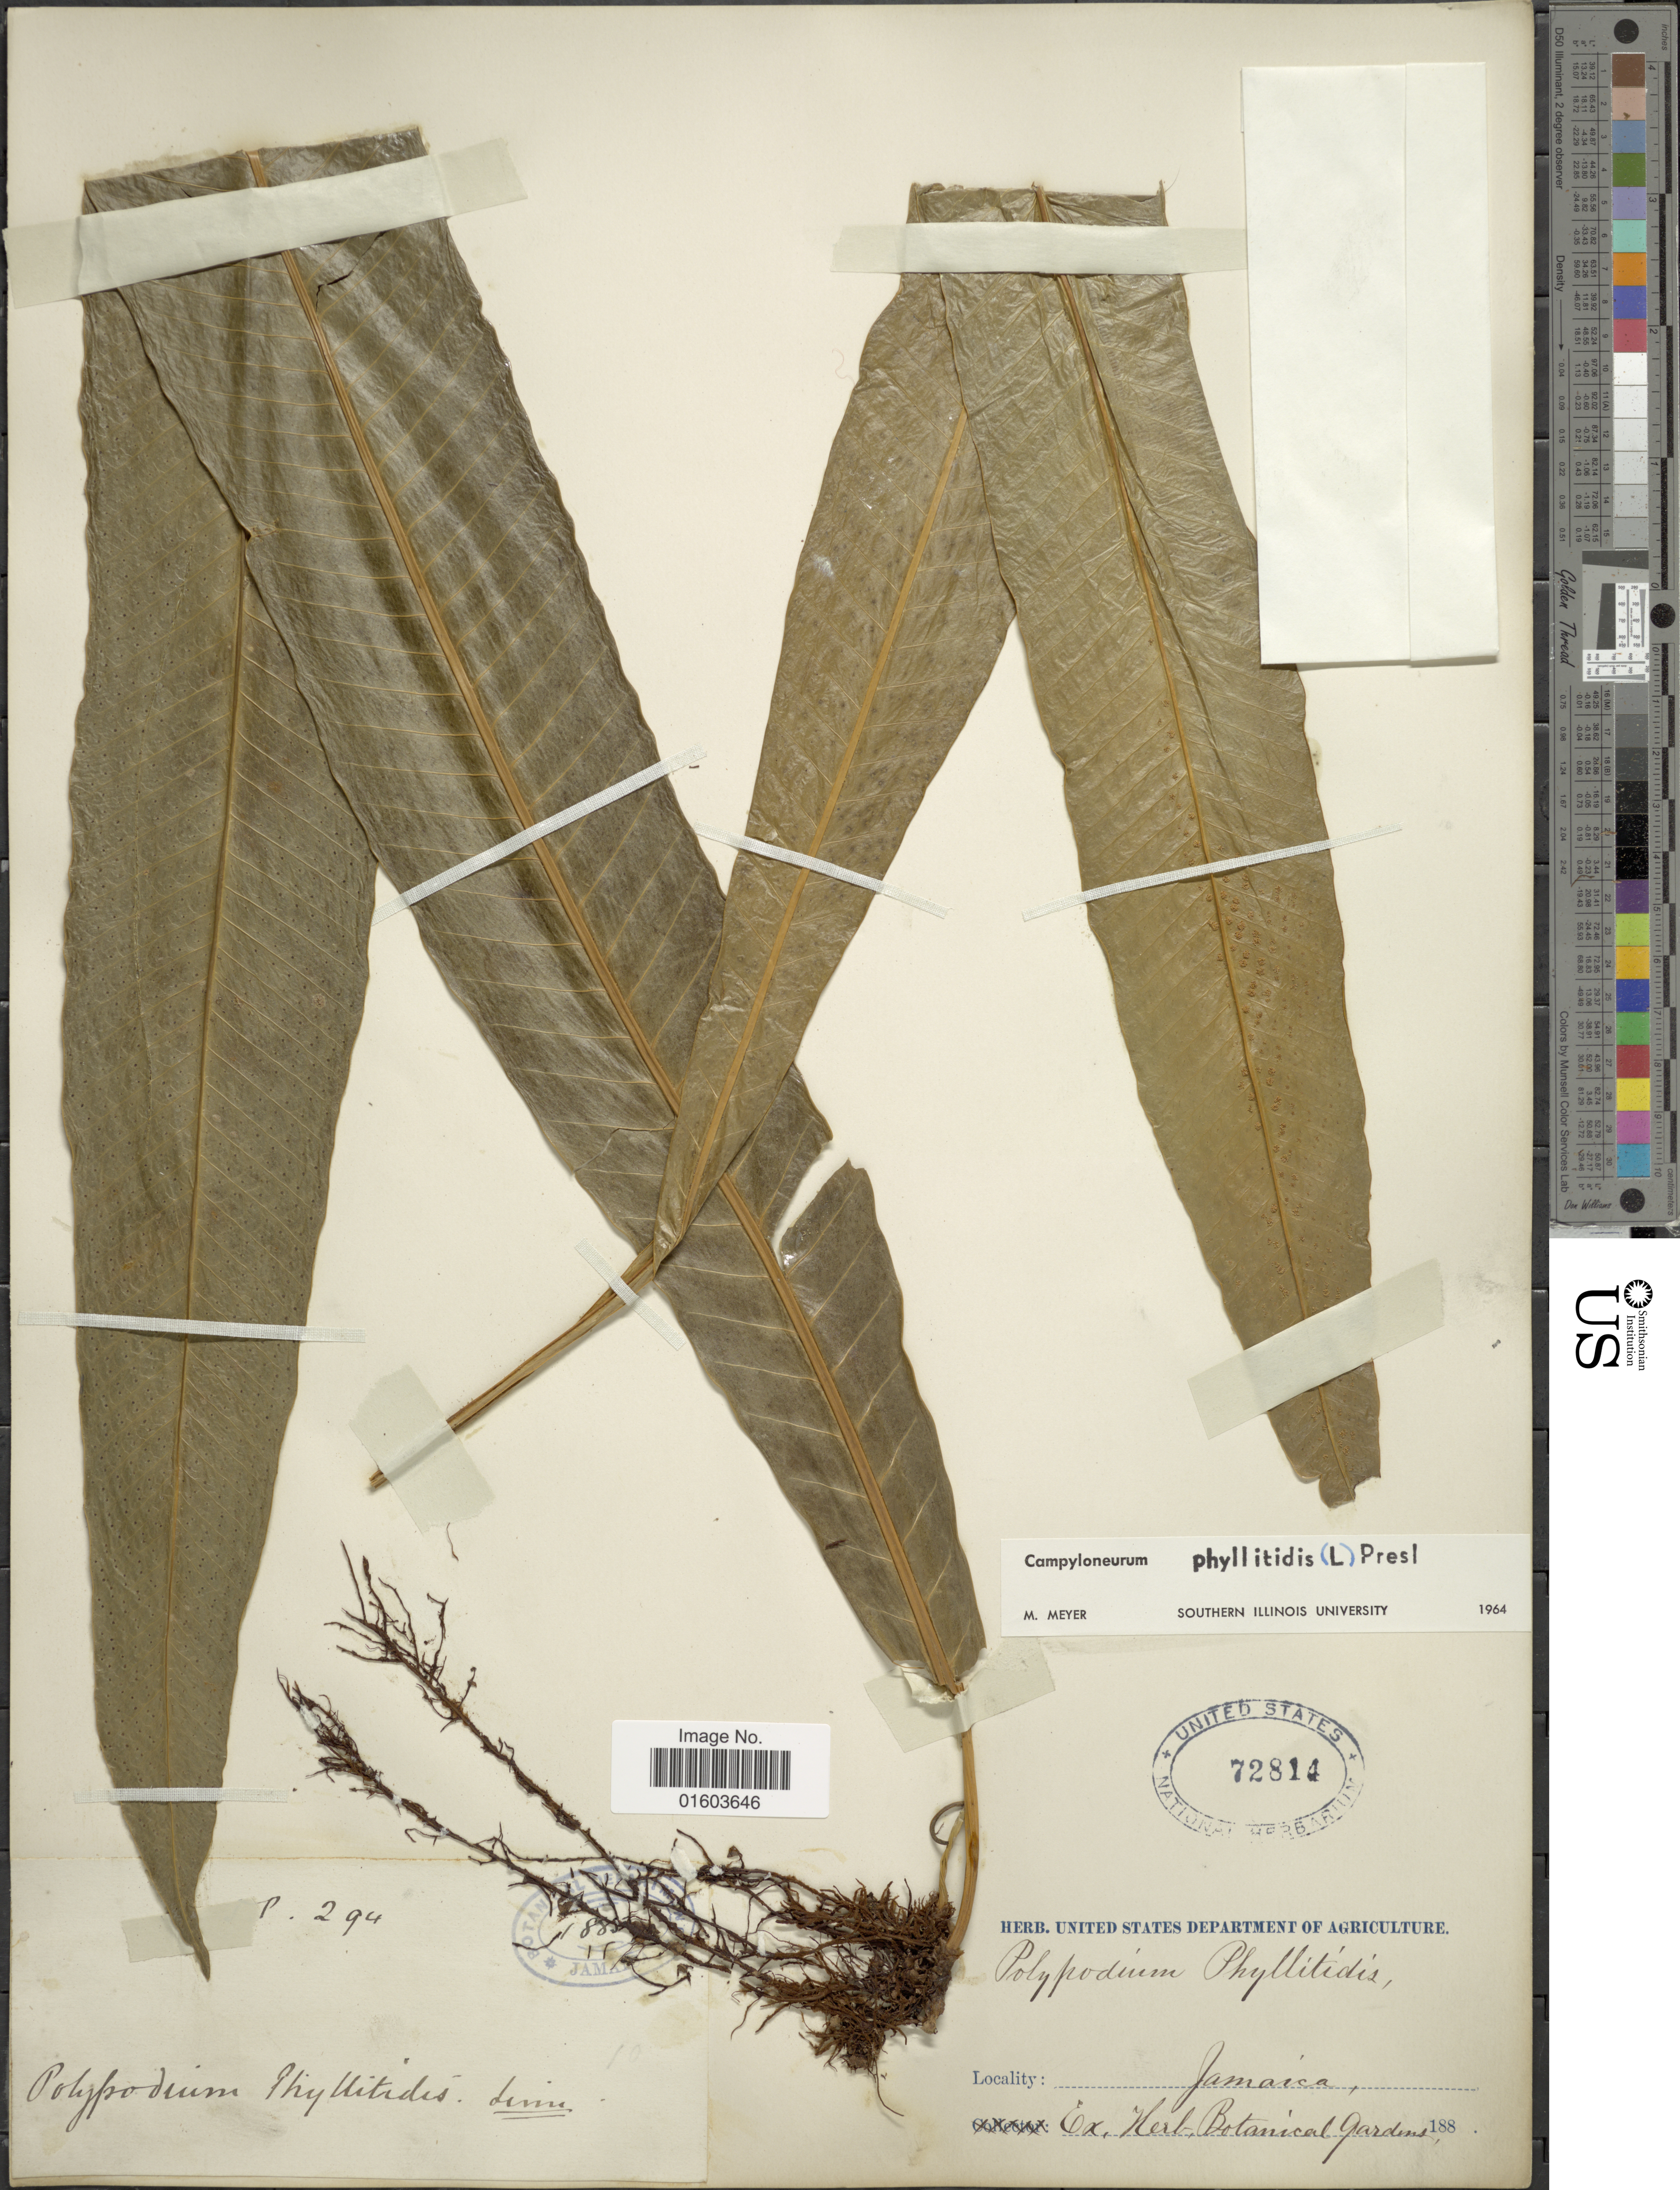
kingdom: Plantae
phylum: Tracheophyta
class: Polypodiopsida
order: Polypodiales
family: Polypodiaceae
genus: Campyloneurum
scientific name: Campyloneurum phyllitidis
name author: (L.) C. Presl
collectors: ex herb. Bot. Gard.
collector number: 294*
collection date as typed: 188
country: Jamaica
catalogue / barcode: US 72814